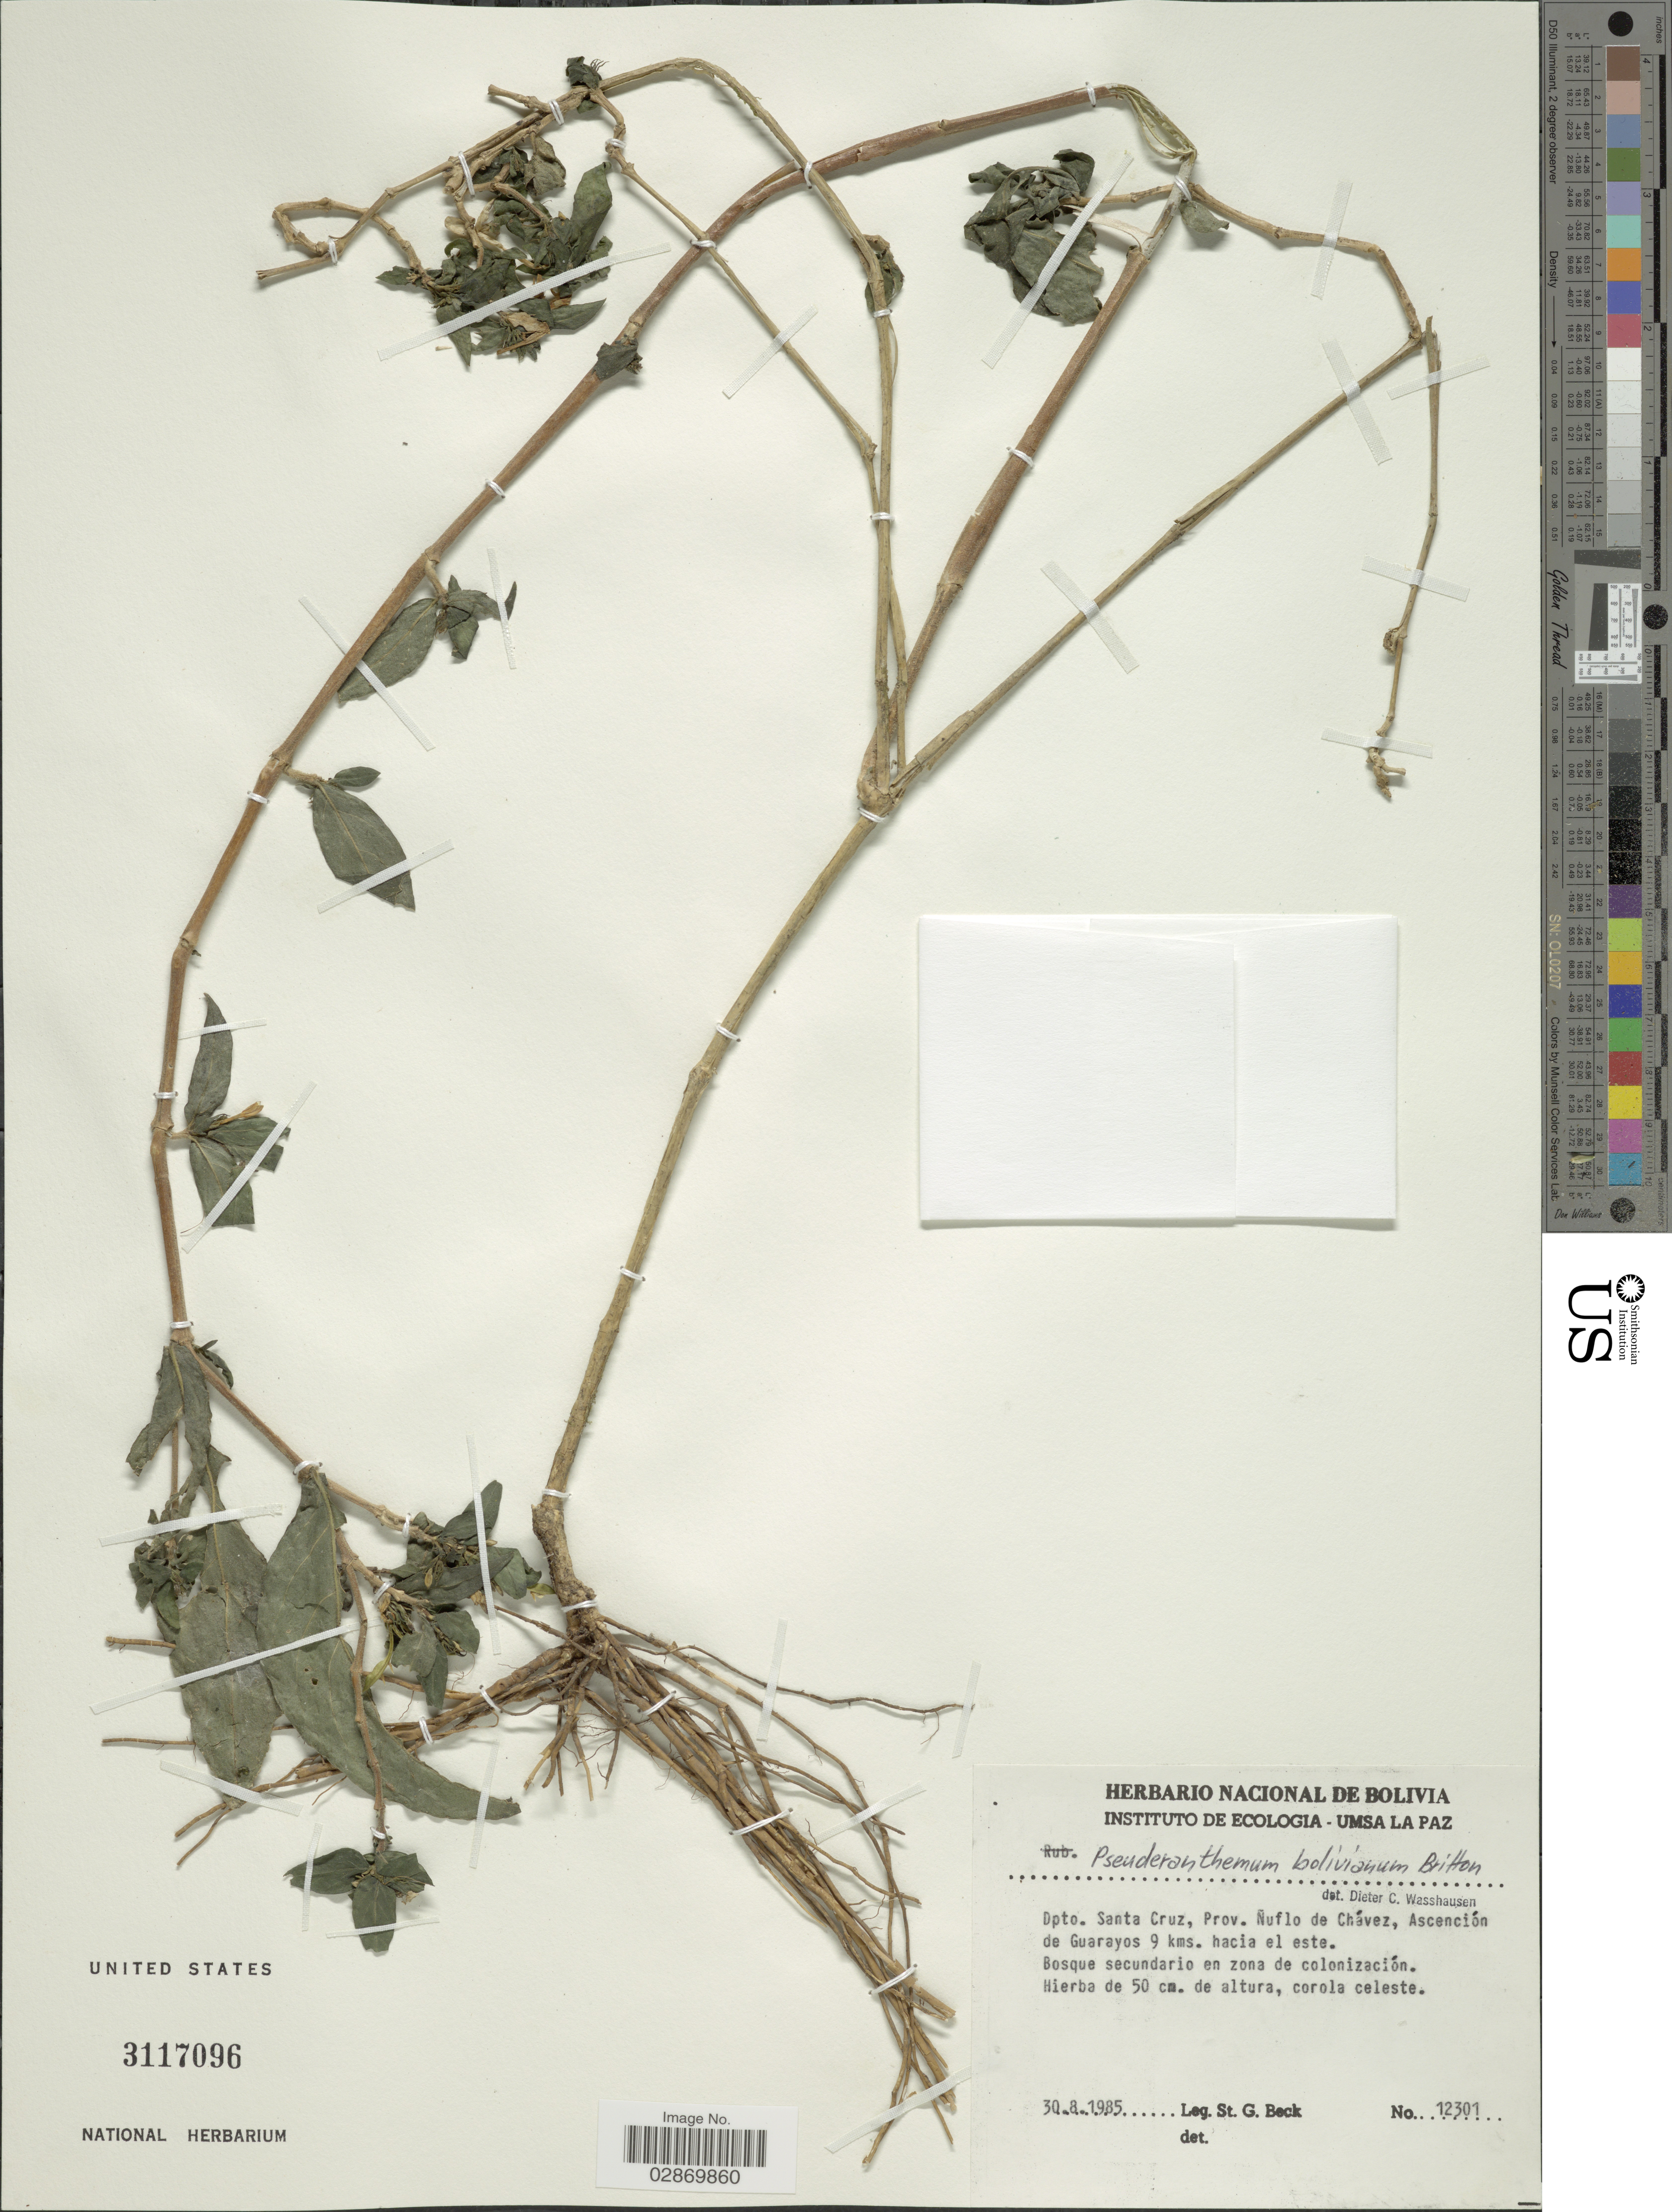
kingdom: Plantae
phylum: Tracheophyta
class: Magnoliopsida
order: Lamiales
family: Acanthaceae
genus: Pseuderanthemum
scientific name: Pseuderanthemum congestum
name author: (S. Moore) Wassh.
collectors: S. G. Beck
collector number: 12301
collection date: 1985-08-30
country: Bolivia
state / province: Santa Cruz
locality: Dpto. Santa Cruz, Prov. Nuflo de Chávez, Ascención de Guarayos 9 kms. hacia el este.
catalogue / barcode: US 3117096